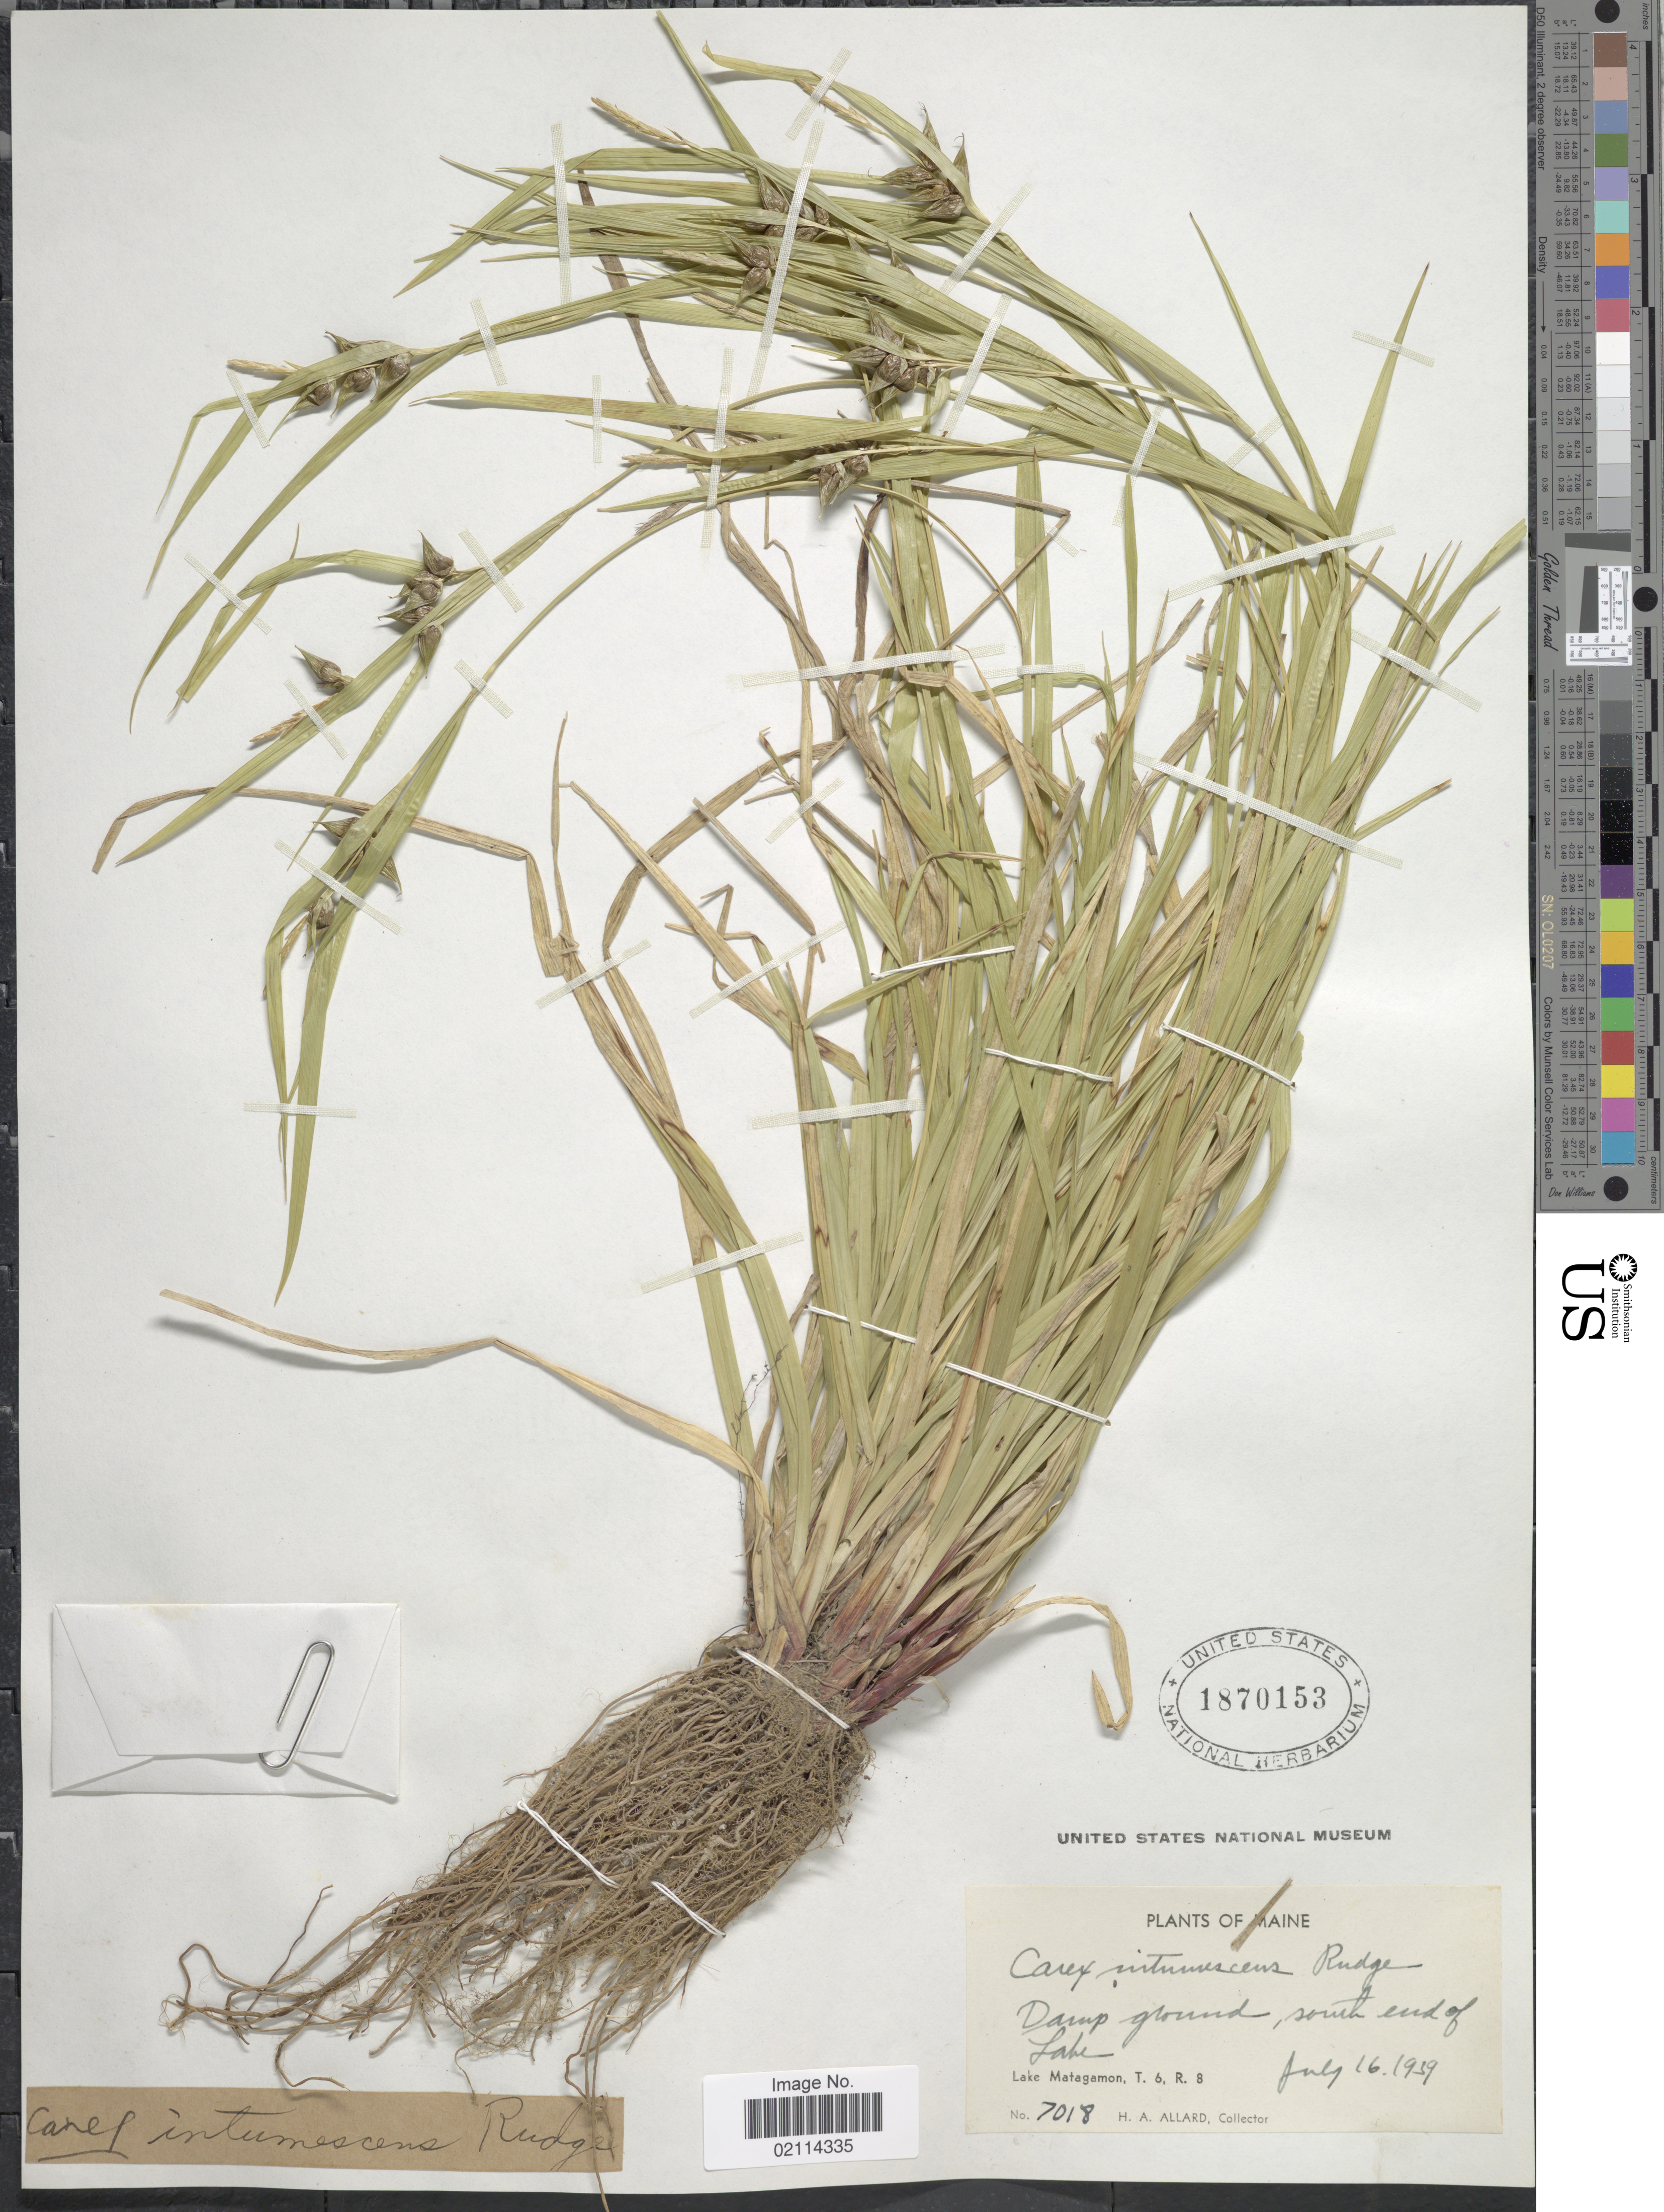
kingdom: Plantae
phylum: Tracheophyta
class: Liliopsida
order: Poales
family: Cyperaceae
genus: Carex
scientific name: Carex intumescens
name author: Rudge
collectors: H. A. Allard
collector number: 7018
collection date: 1939-07-16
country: United States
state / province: Maine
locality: Damp ground, south end of Lake, Lake Matagamon, T. 6, R. 8.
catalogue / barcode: US 1870153